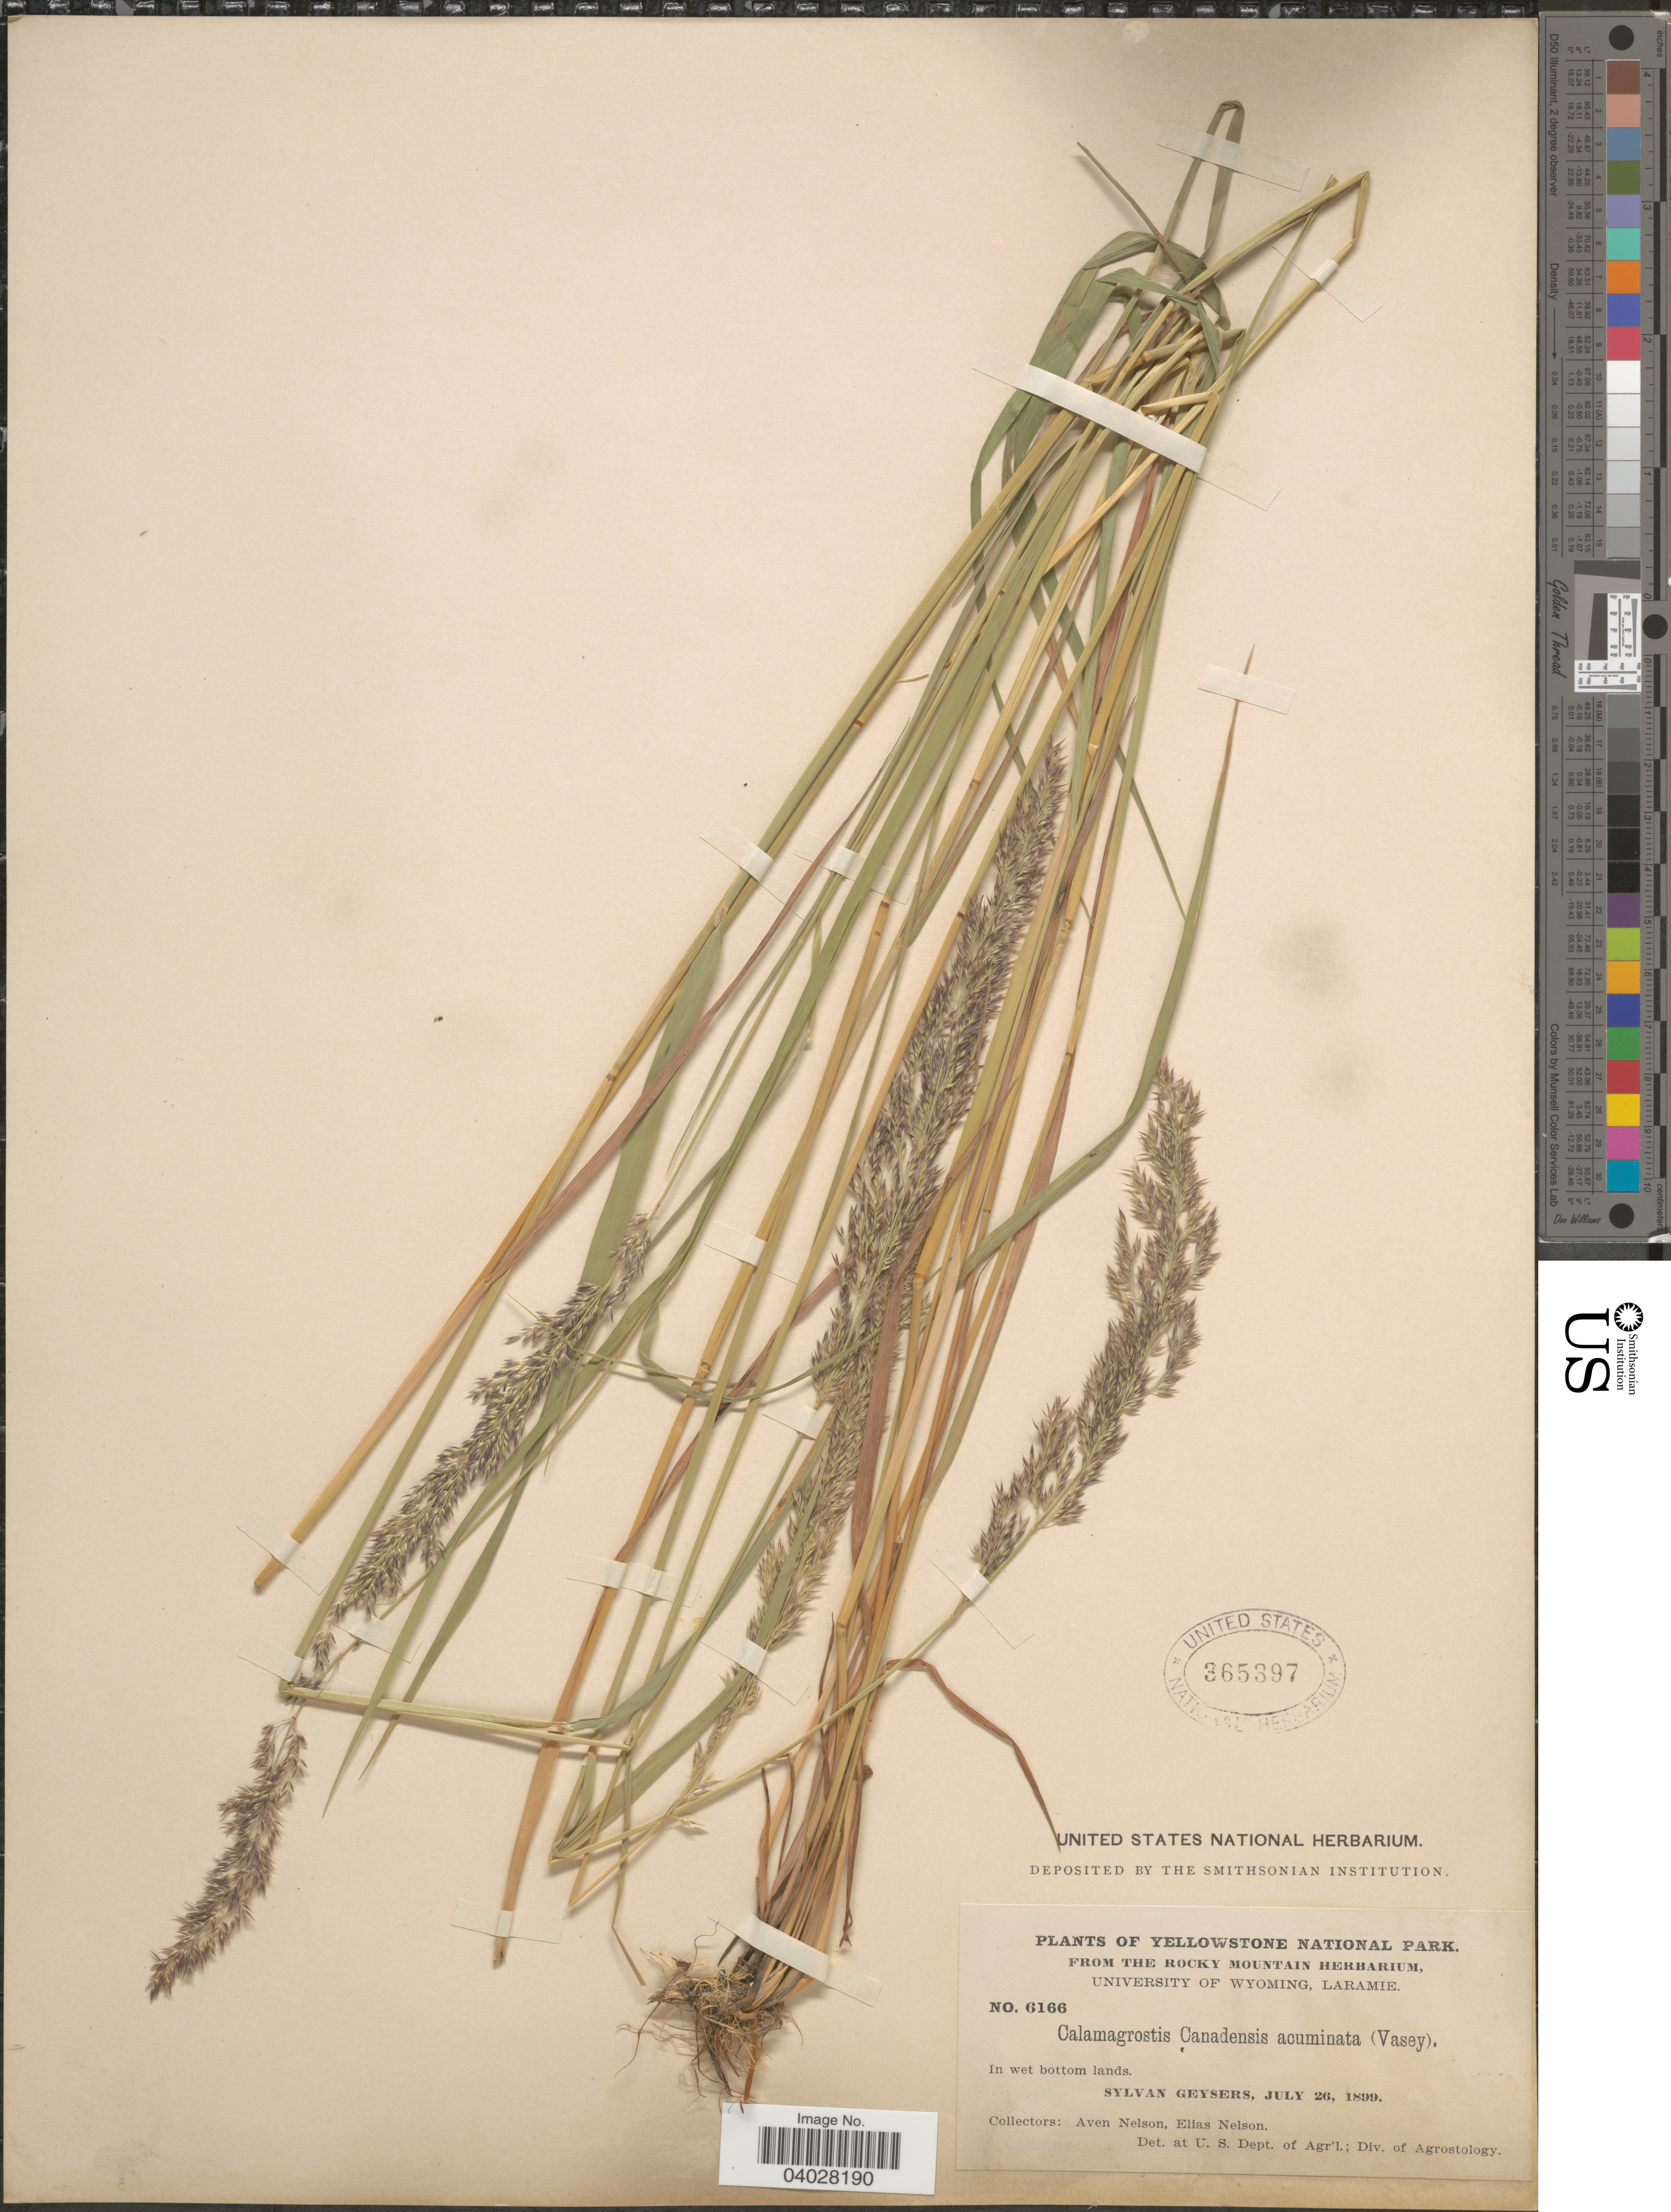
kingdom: Plantae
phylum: Tracheophyta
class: Liliopsida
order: Poales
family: Poaceae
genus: Calamagrostis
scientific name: Calamagrostis canadensis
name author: (Michx.) P. Beauv.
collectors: A. Nelson & E. Nelson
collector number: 6166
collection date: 1899-07-26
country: United States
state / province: Wyoming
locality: Yellowstone National Park. Sylvan Geysers.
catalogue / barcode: US 365397